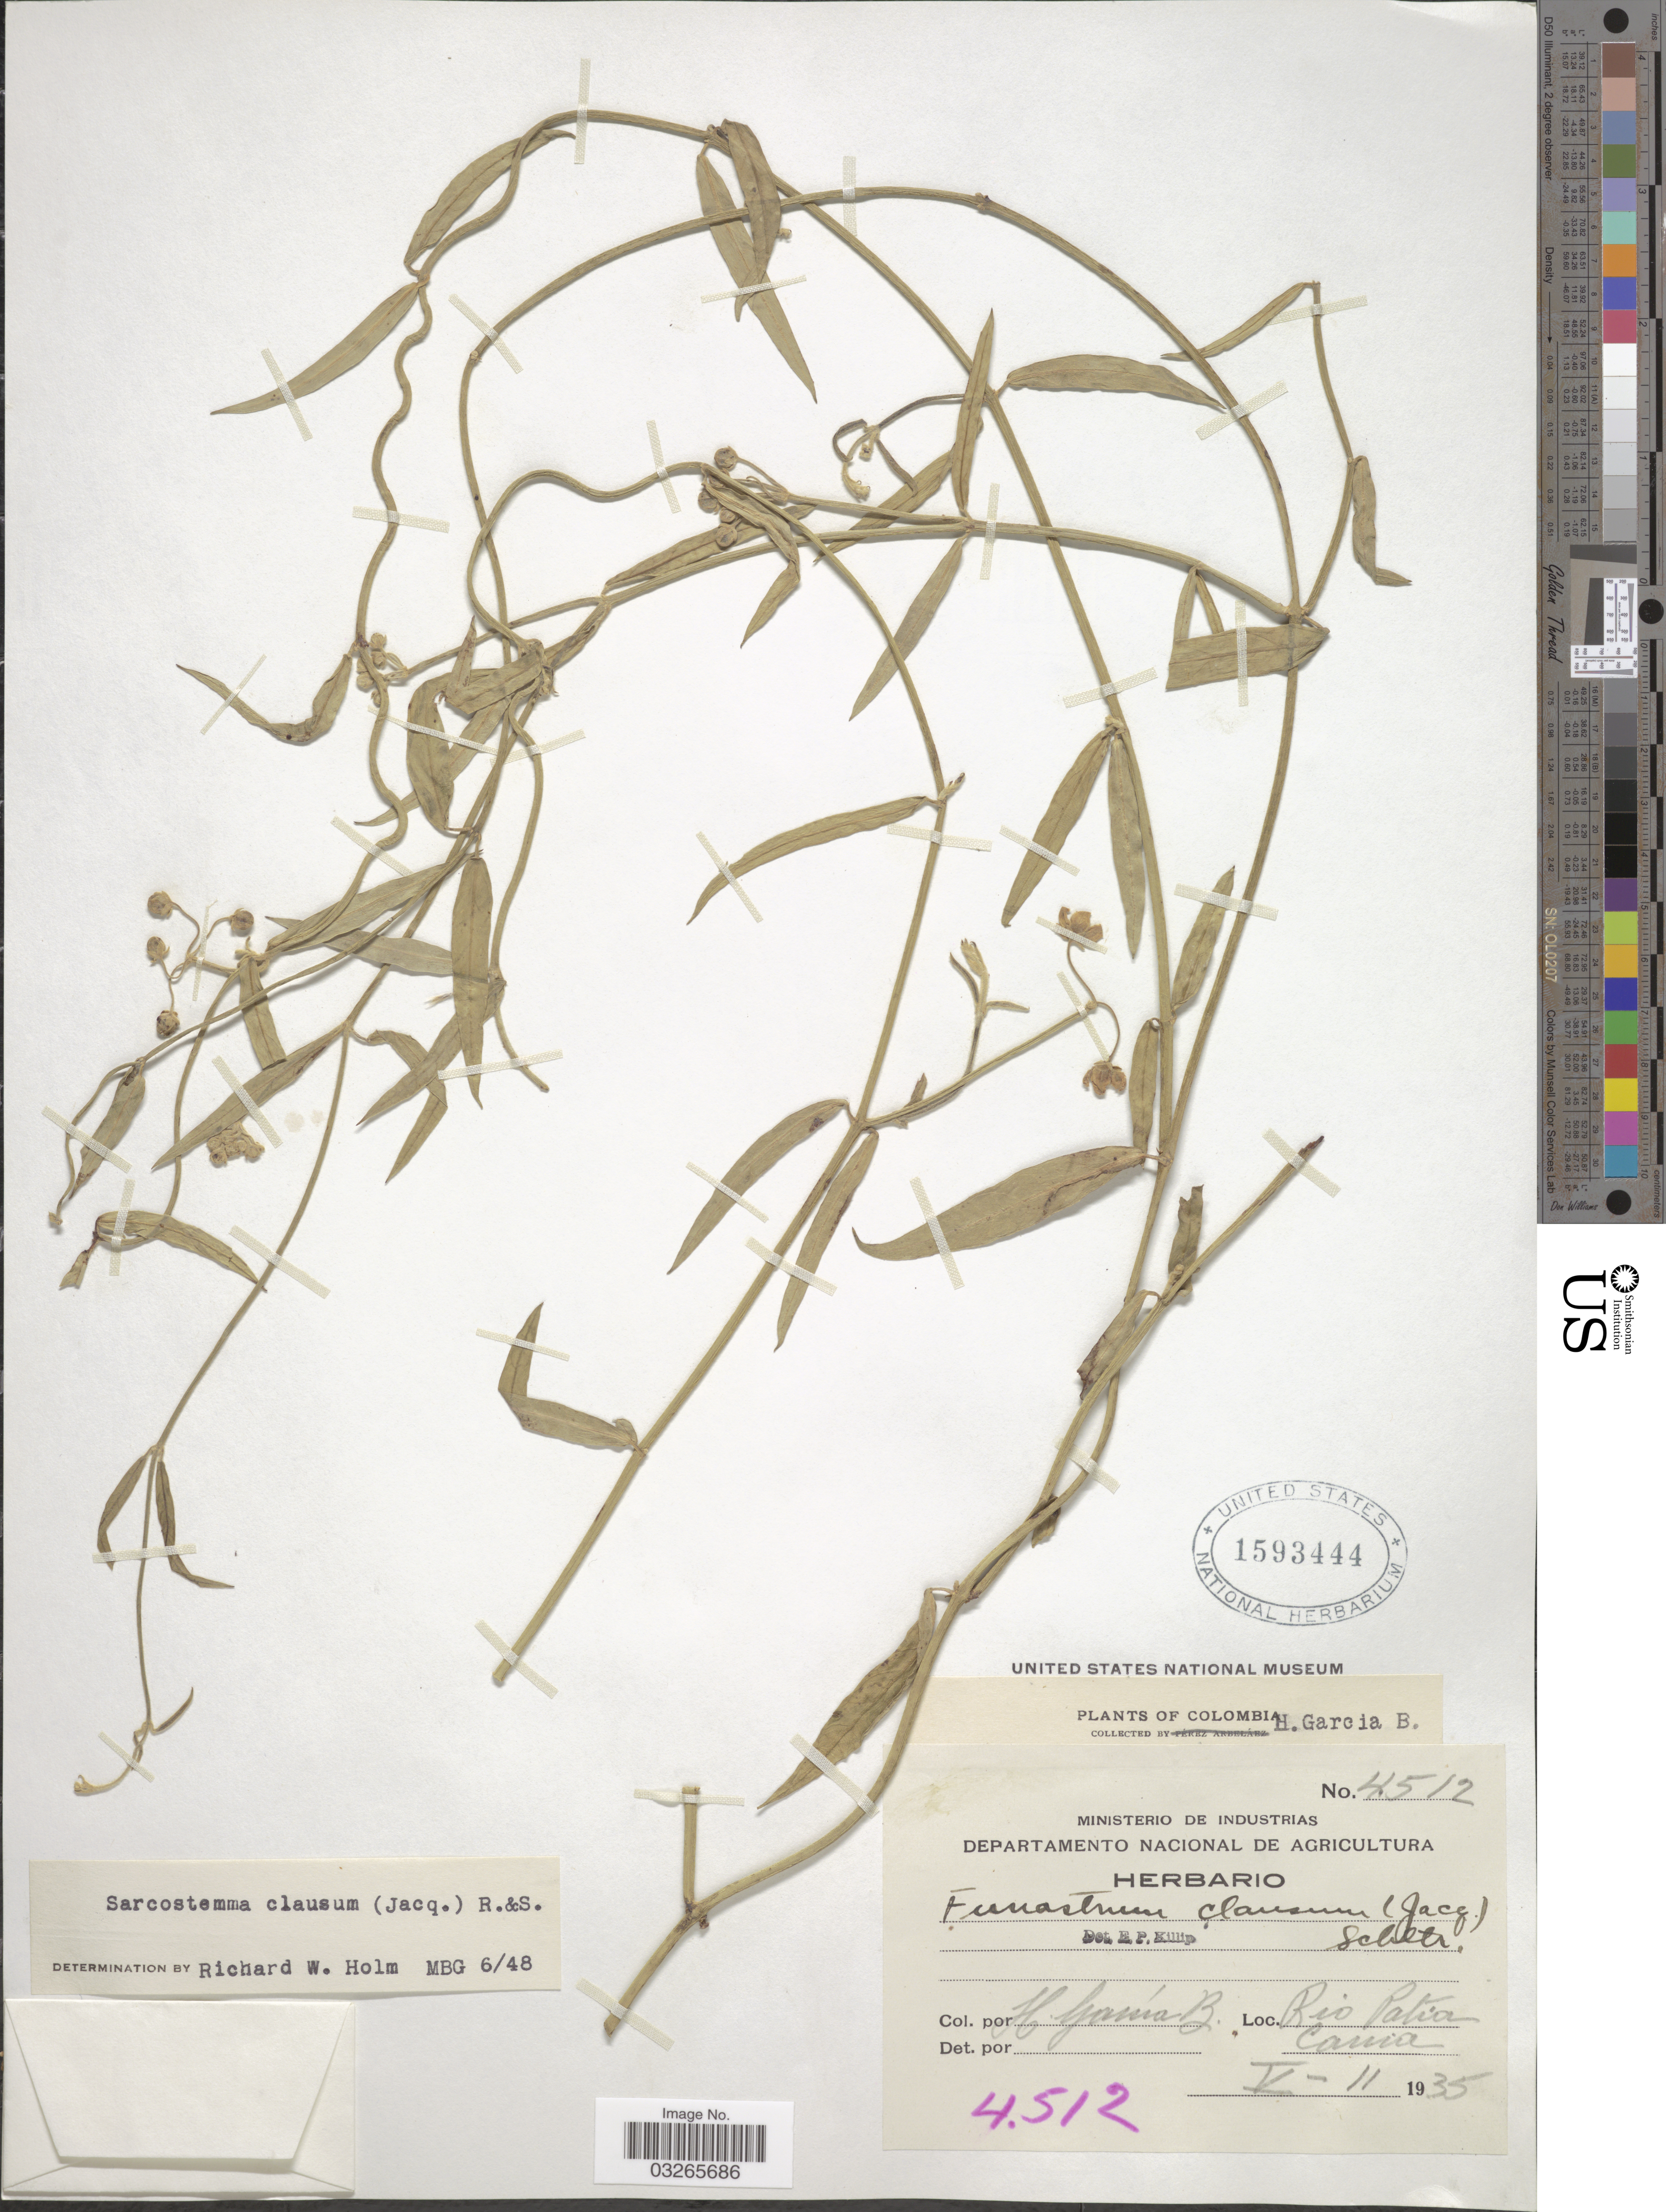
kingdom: Plantae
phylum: Tracheophyta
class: Magnoliopsida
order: Gentianales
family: Apocynaceae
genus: Sarcostemma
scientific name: Sarcostemma clausum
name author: (Jacq.) Schult.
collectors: H. García B.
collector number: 4512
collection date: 1935-05-11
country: Colombia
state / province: Cauca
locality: Rio Patia, Cauca.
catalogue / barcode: US 1593444